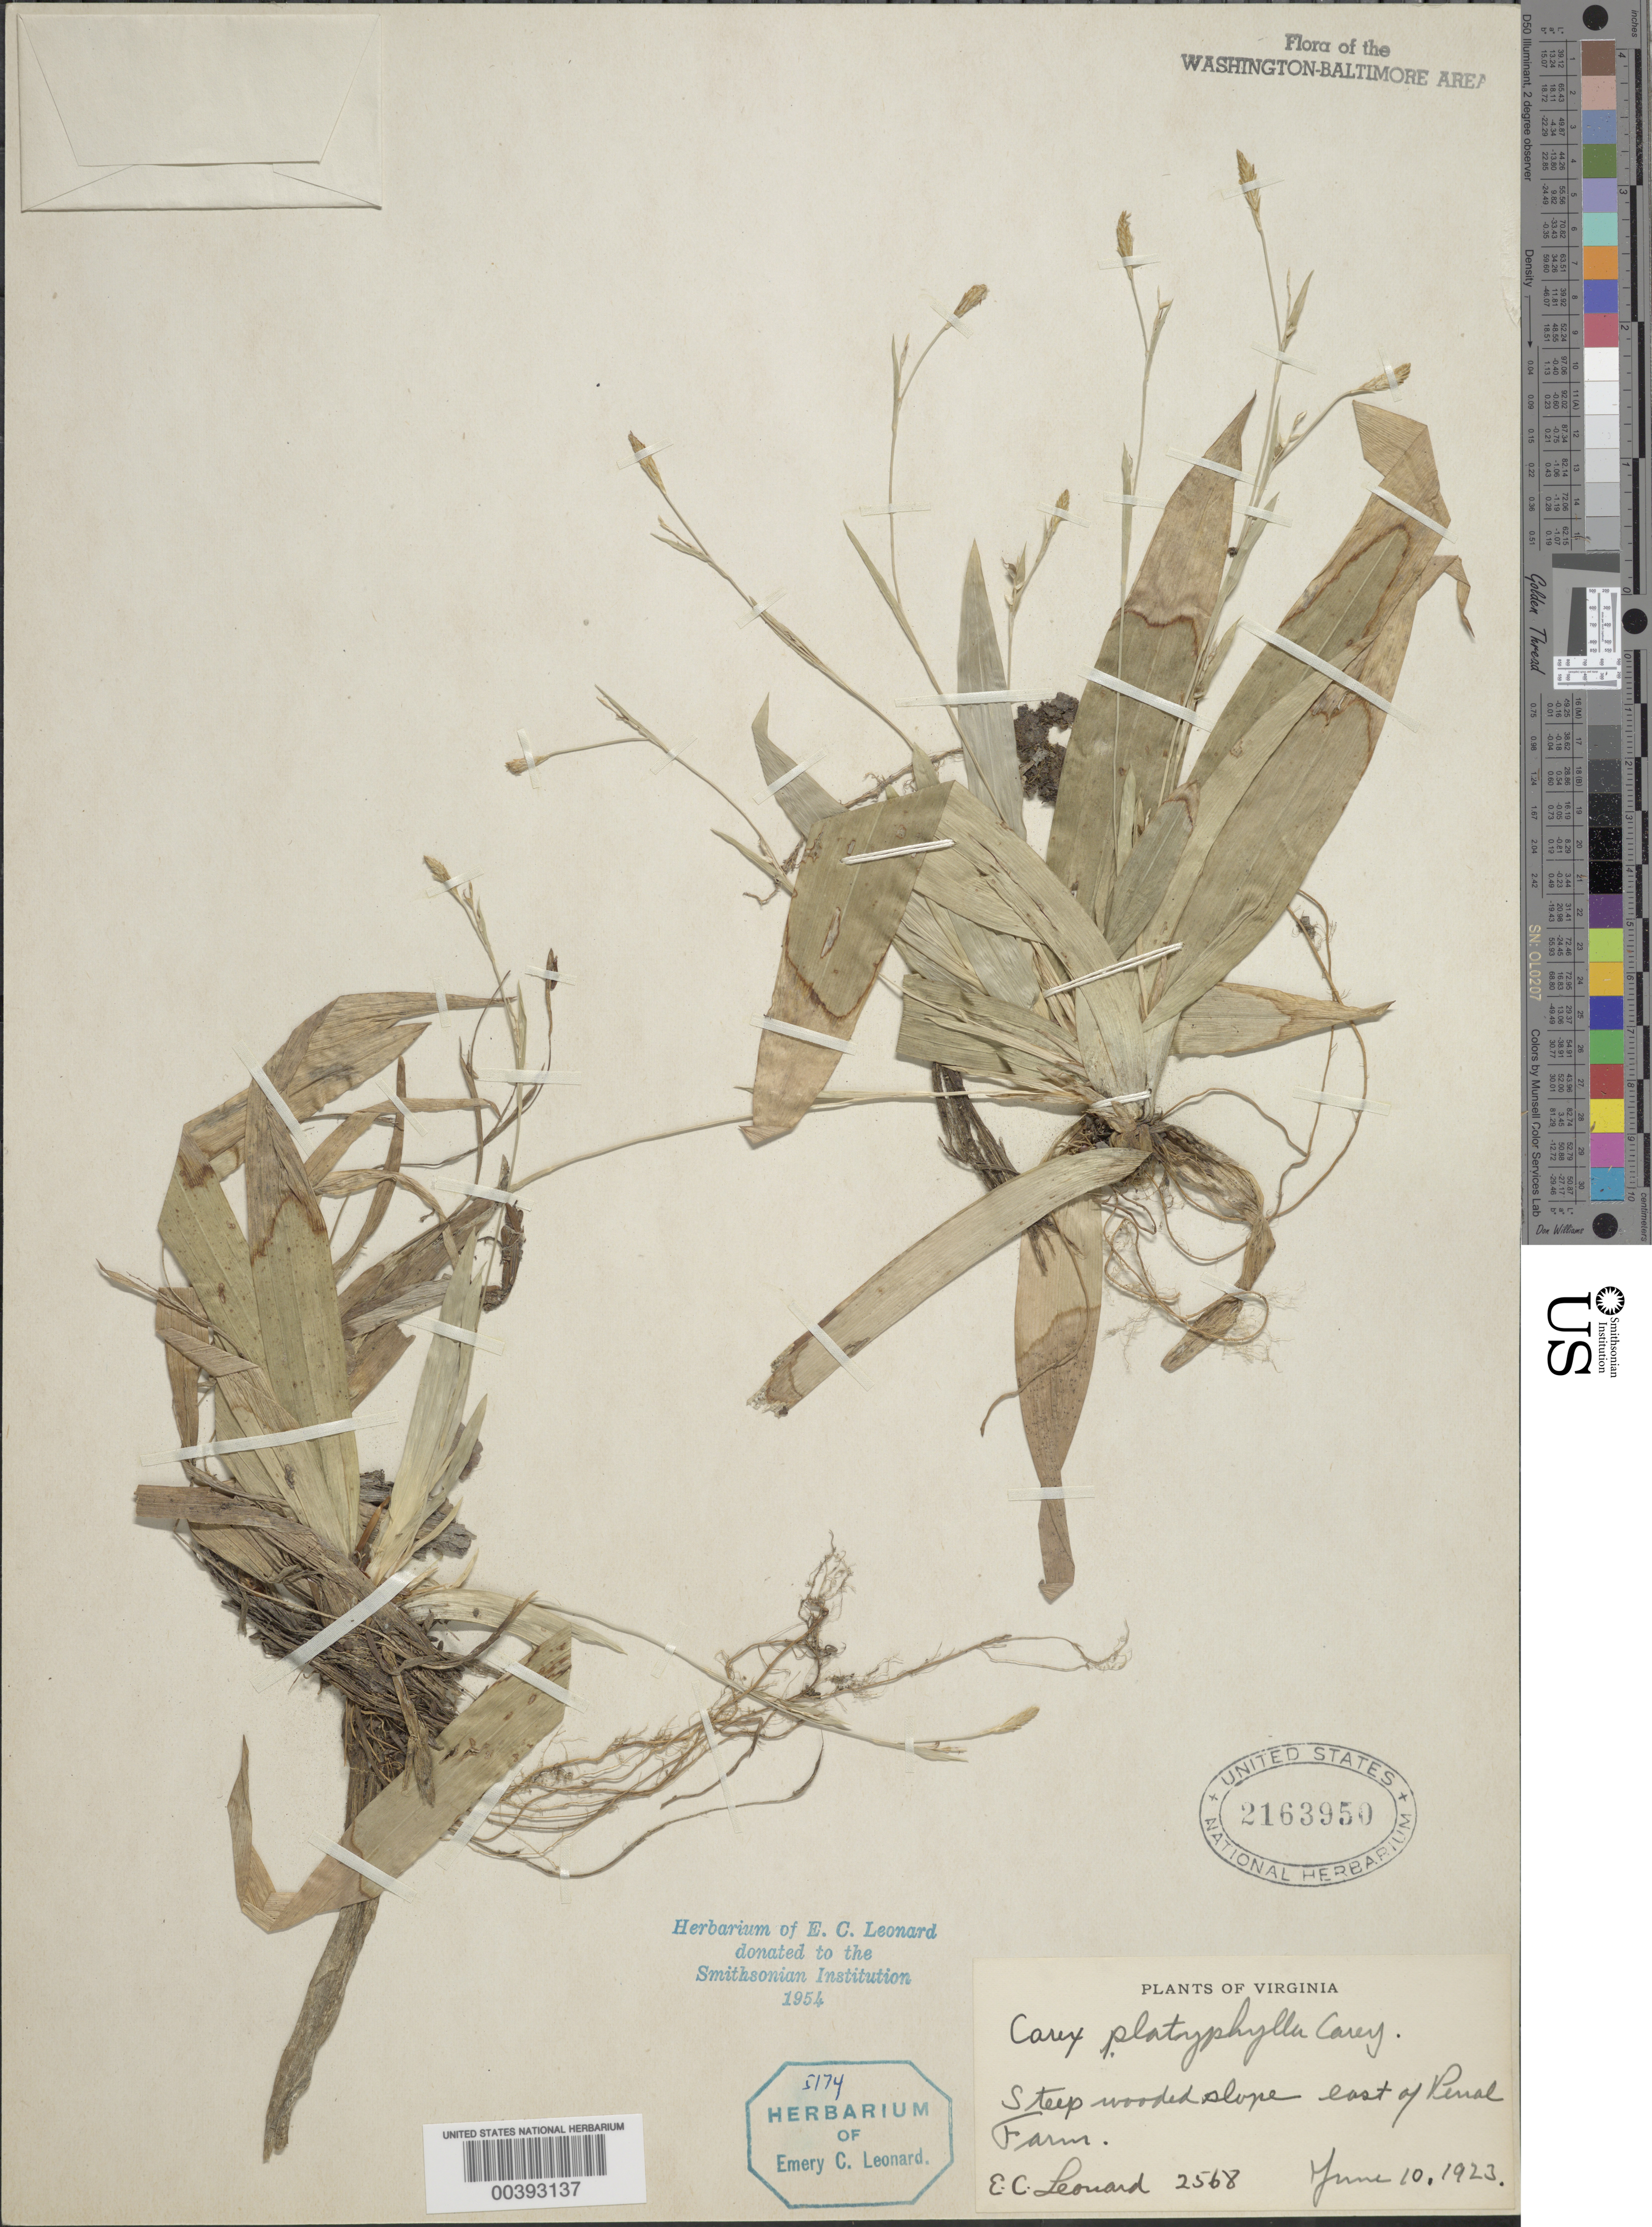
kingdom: Plantae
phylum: Tracheophyta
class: Liliopsida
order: Poales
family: Cyperaceae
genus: Carex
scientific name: Carex platyphylla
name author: J. Carey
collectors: E. C. Leonard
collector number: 2568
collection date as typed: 10 Jun 1923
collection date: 1923-06-10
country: United States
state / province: Virginia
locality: East of Penal Farm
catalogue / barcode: US 2163950